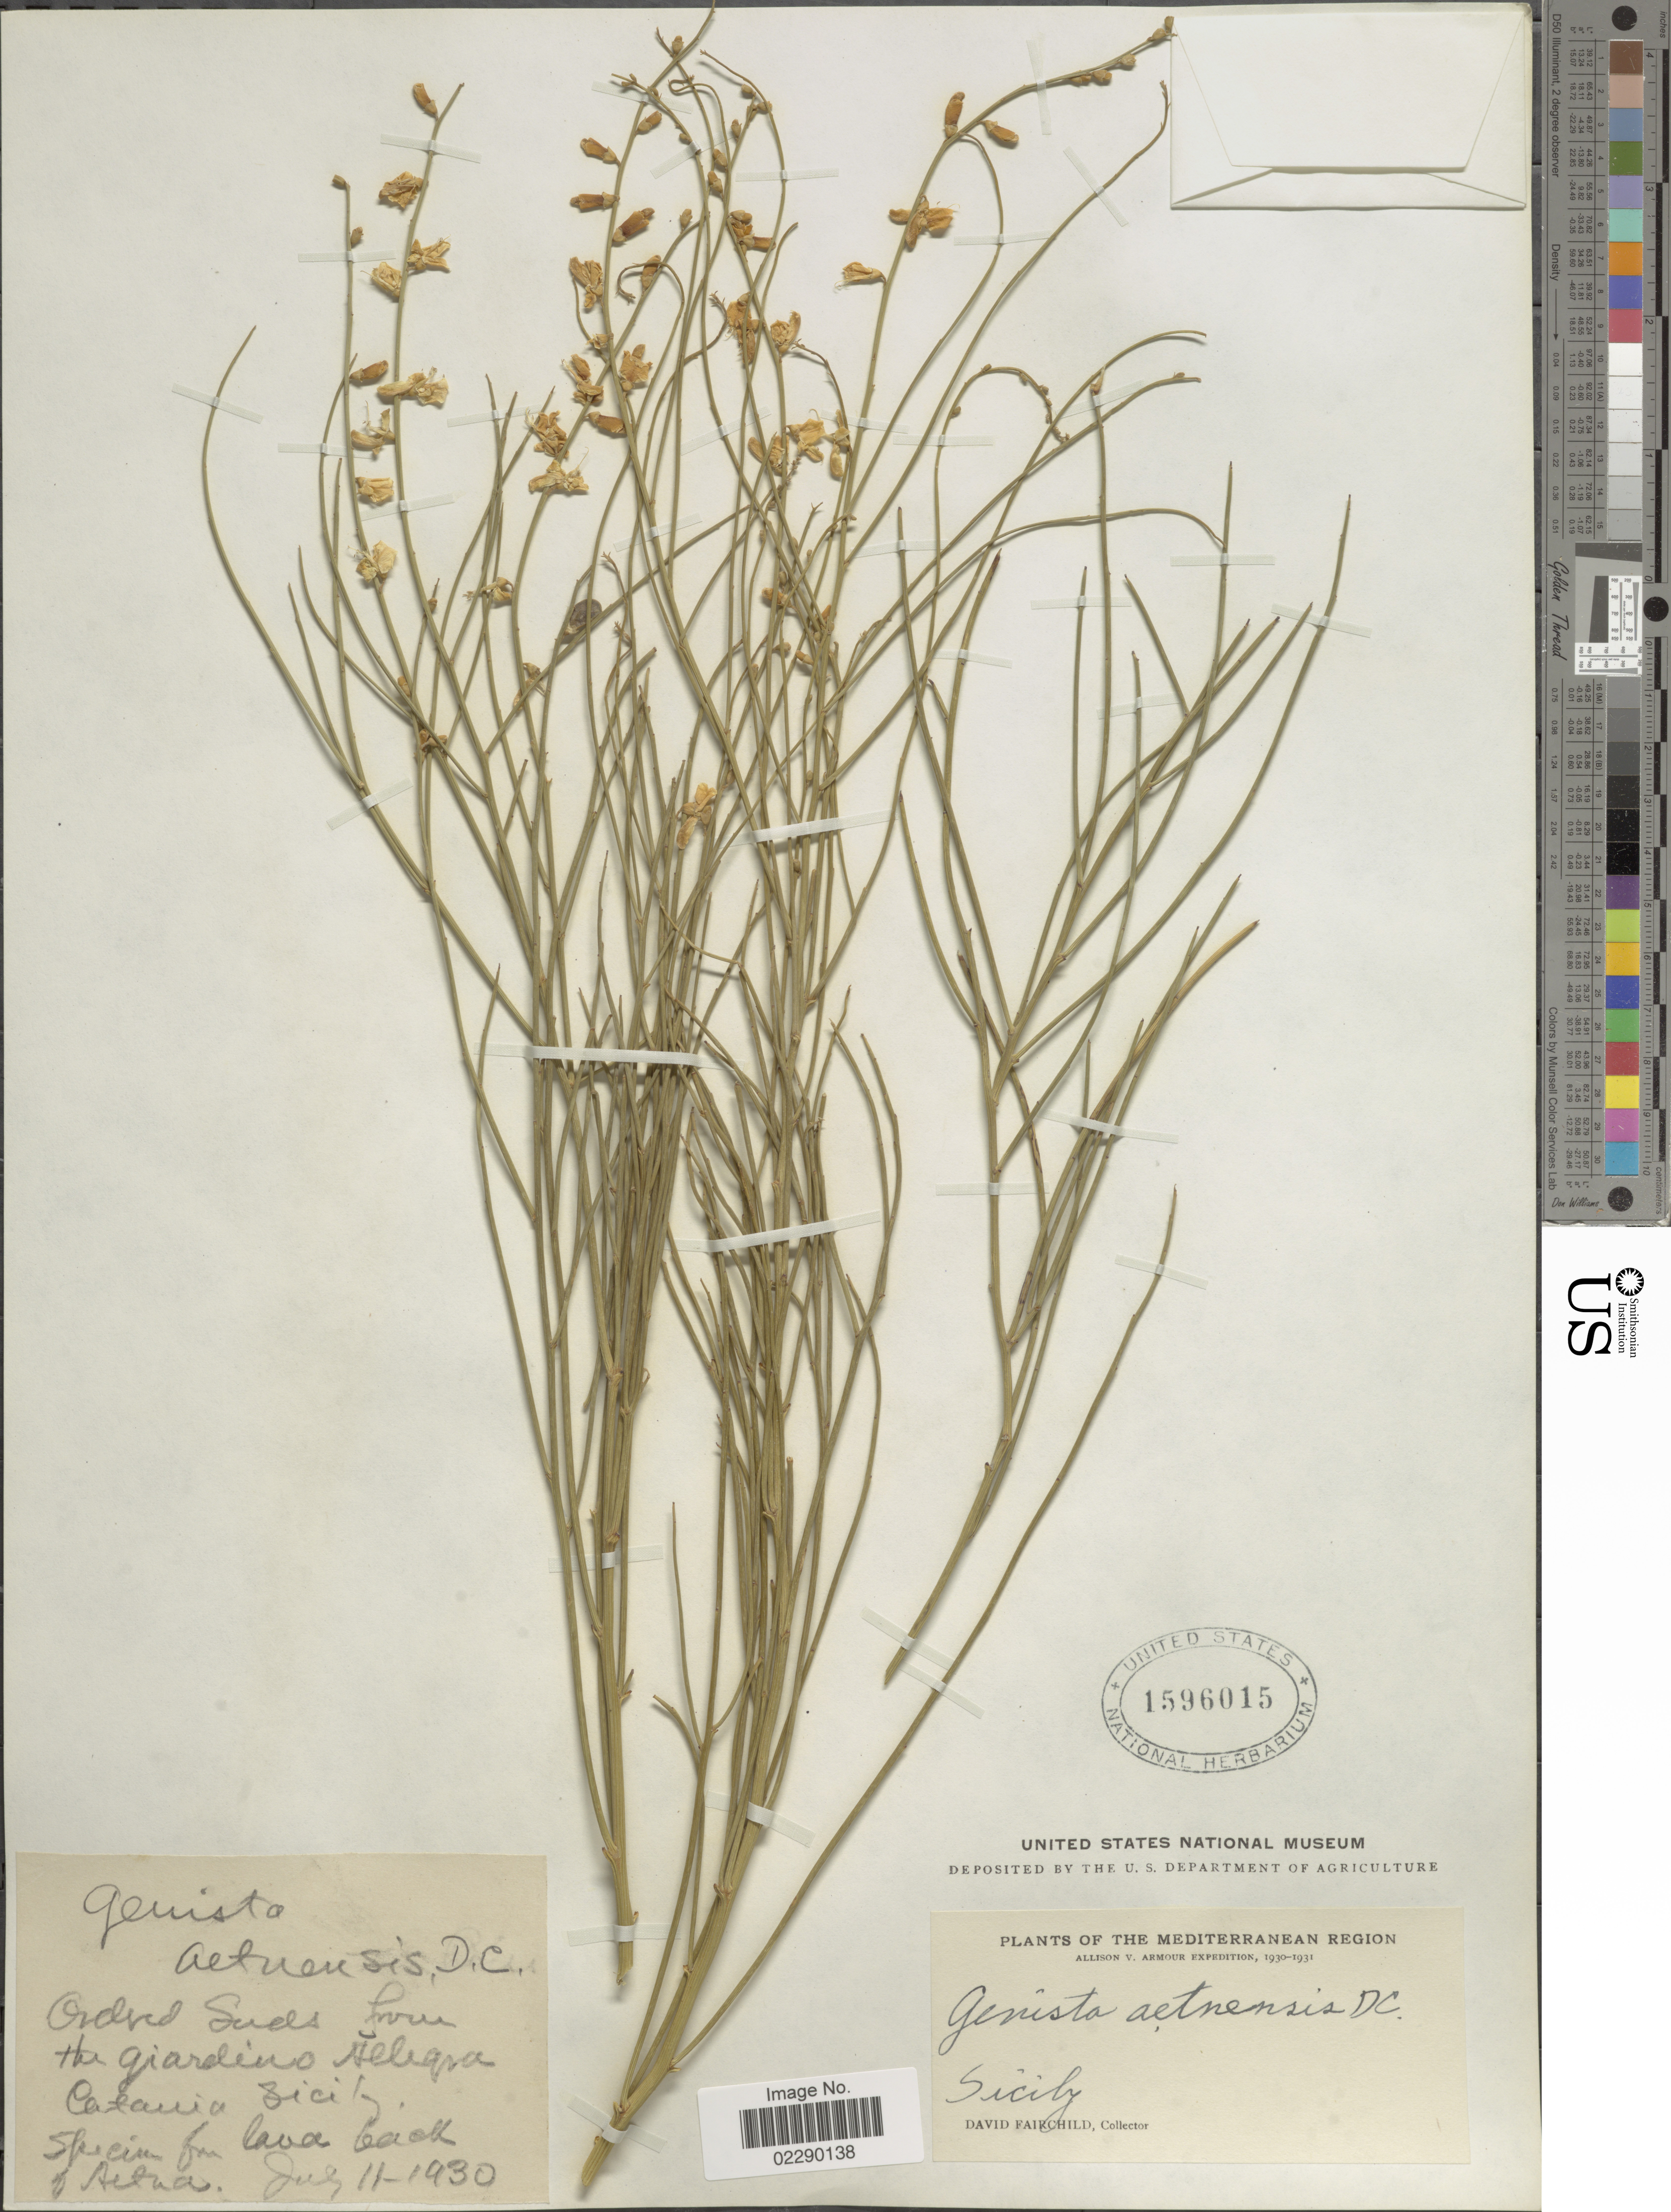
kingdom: Plantae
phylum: Tracheophyta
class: Magnoliopsida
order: Fabales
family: Fabaceae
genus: Genista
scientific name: Genista aetnensis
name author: (Biv.) DC.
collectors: D. Fairchild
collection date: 1930-07-11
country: Italy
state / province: Siciliana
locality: Ordred Suds from the giardino Allegra Catania Sicily. [interpreted]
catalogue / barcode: US 1596015